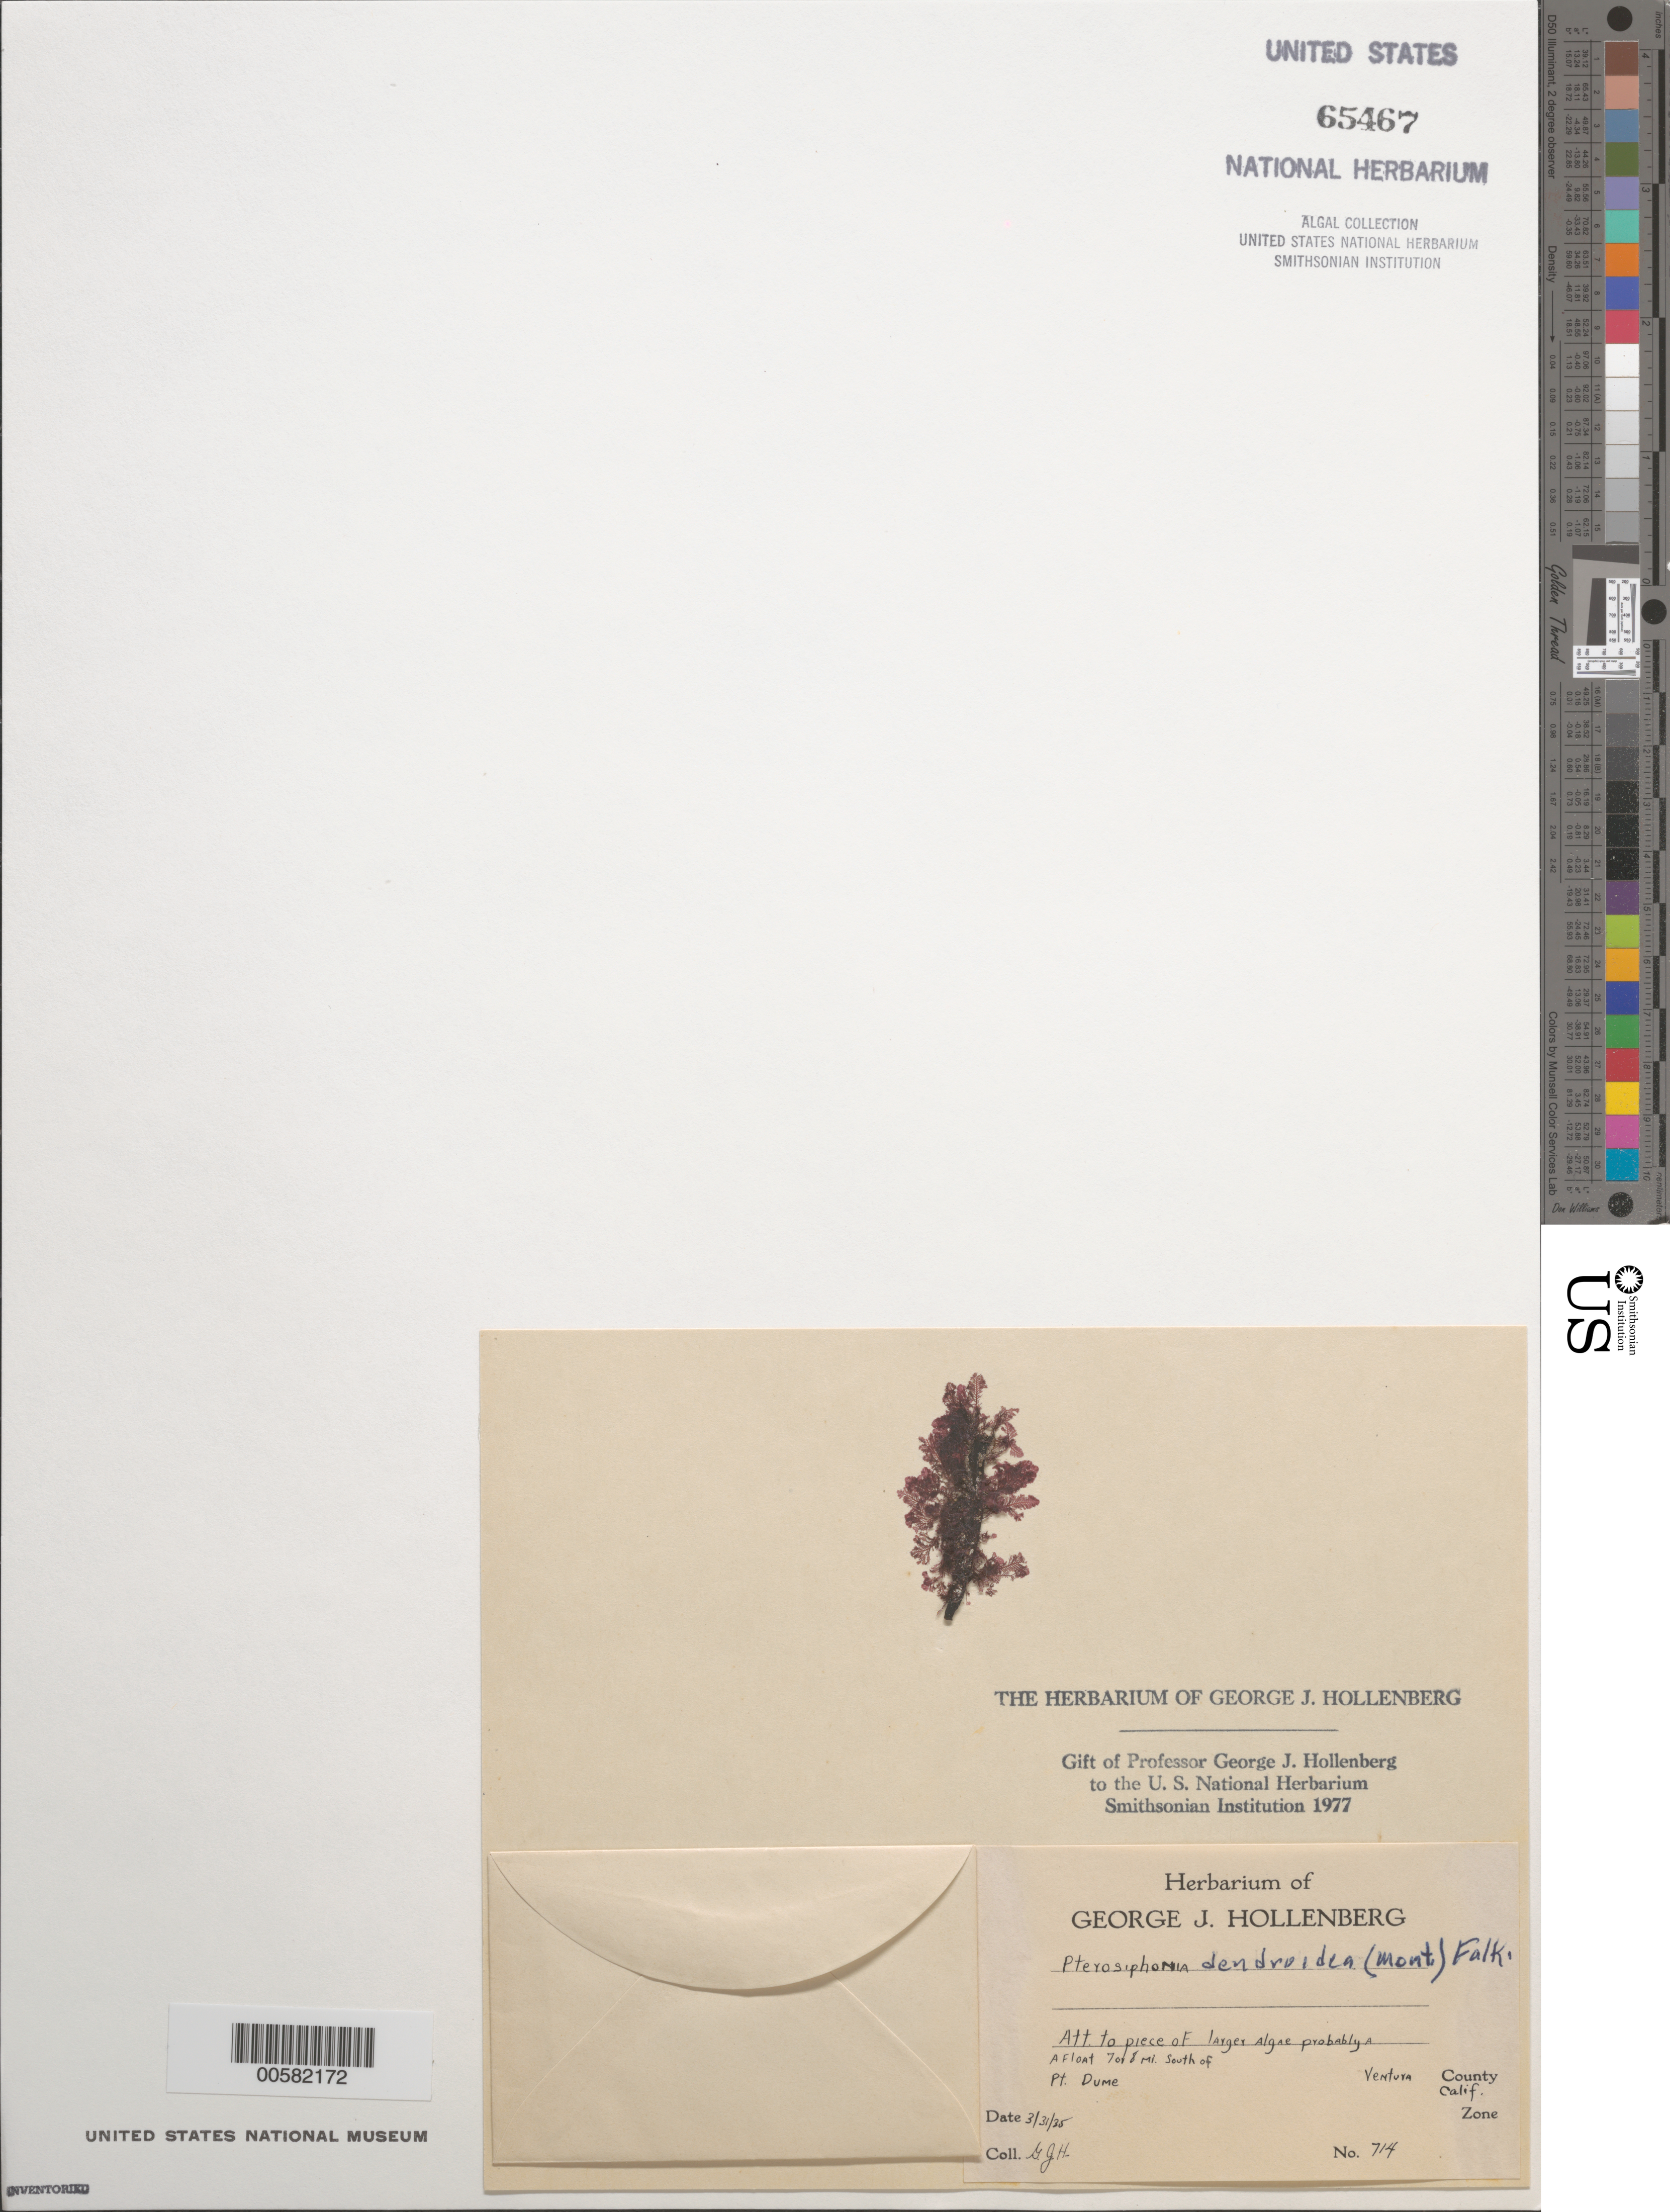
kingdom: Plantae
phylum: Rhodophyta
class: Florideophyceae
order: Ceramiales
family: Rhodomelaceae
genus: Symphyocladiella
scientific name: Symphyocladiella dendroidea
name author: (Montagne) Bustamante et al.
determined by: Algae name updating Project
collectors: G. Hollenberg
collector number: GJH 714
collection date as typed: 31 Mar 1935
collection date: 1935-03-31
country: United States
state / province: California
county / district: Ventura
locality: Ca. 7 or 8 miles south of Point Dume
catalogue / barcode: US 65467